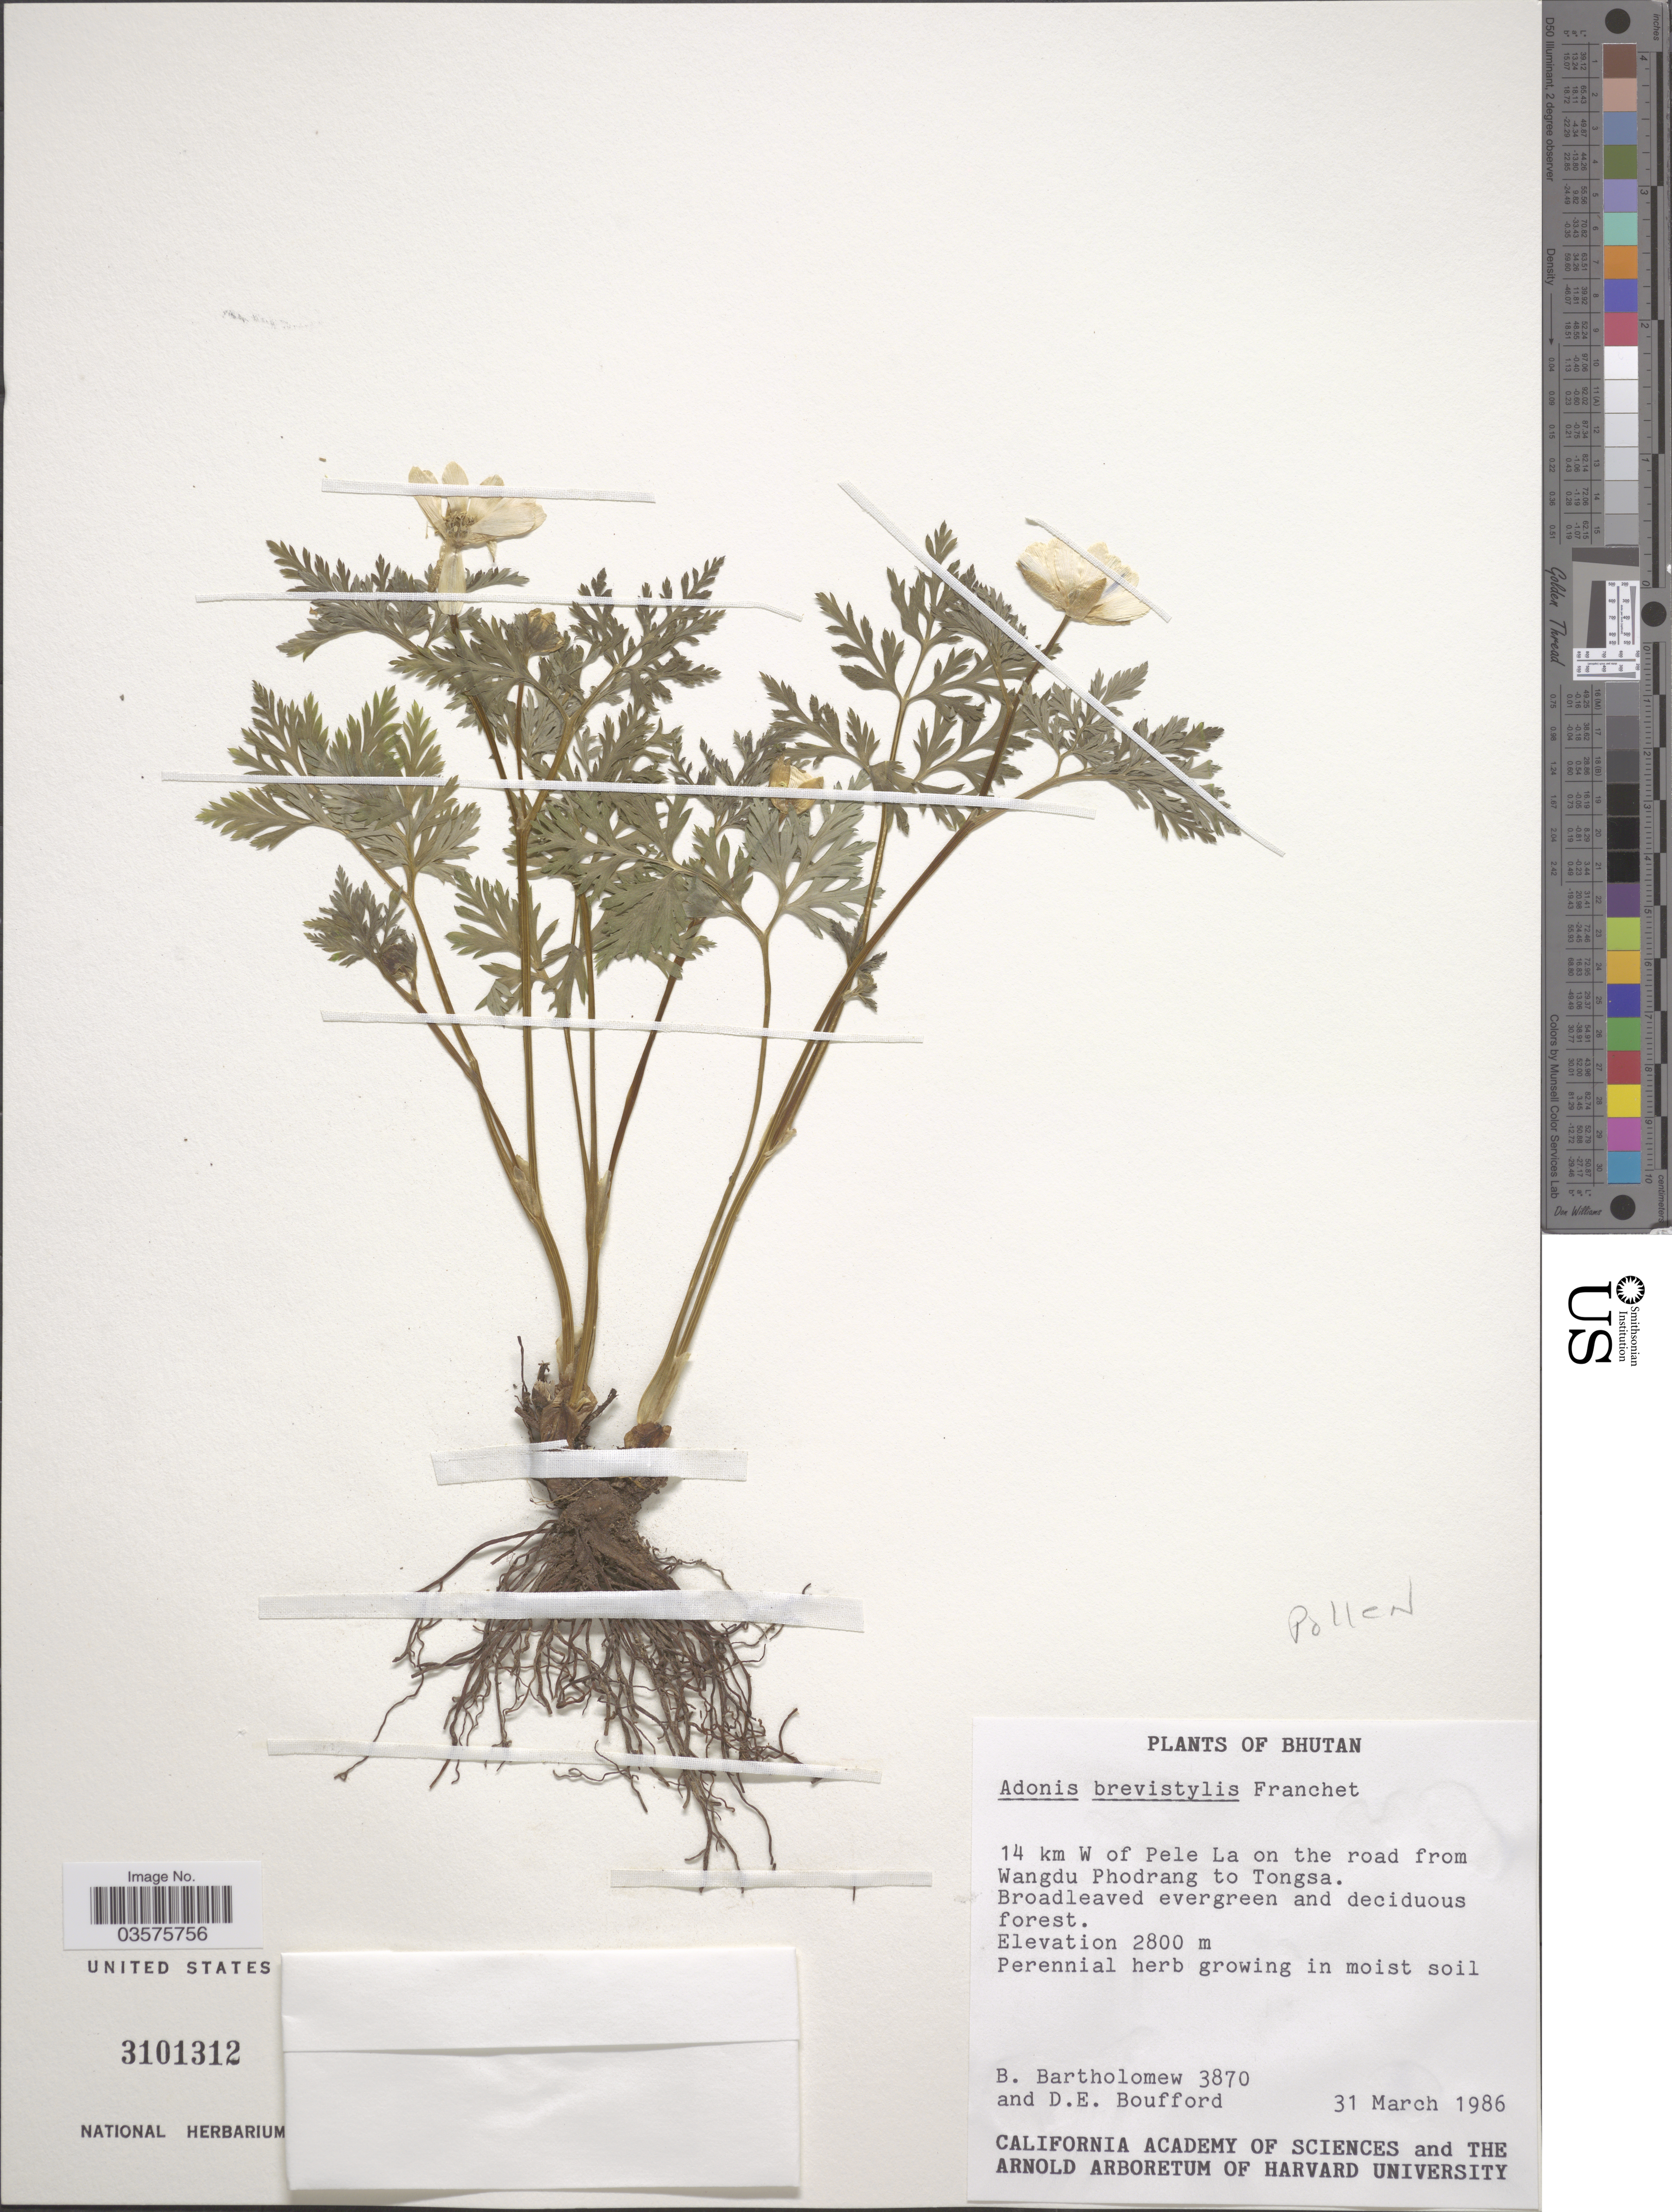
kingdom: Plantae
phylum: Tracheophyta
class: Magnoliopsida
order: Ranunculales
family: Ranunculaceae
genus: Adonis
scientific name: Adonis brevistyla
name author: Franch.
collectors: B. Bartholomew & D. E. Boufford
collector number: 3870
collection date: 1986-03-31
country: Bhutan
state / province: Wangdue Phodrang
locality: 14 km W of Pele La on the road from Wangdu Phodrang to Tongsa.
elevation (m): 2800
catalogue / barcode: US 3101312